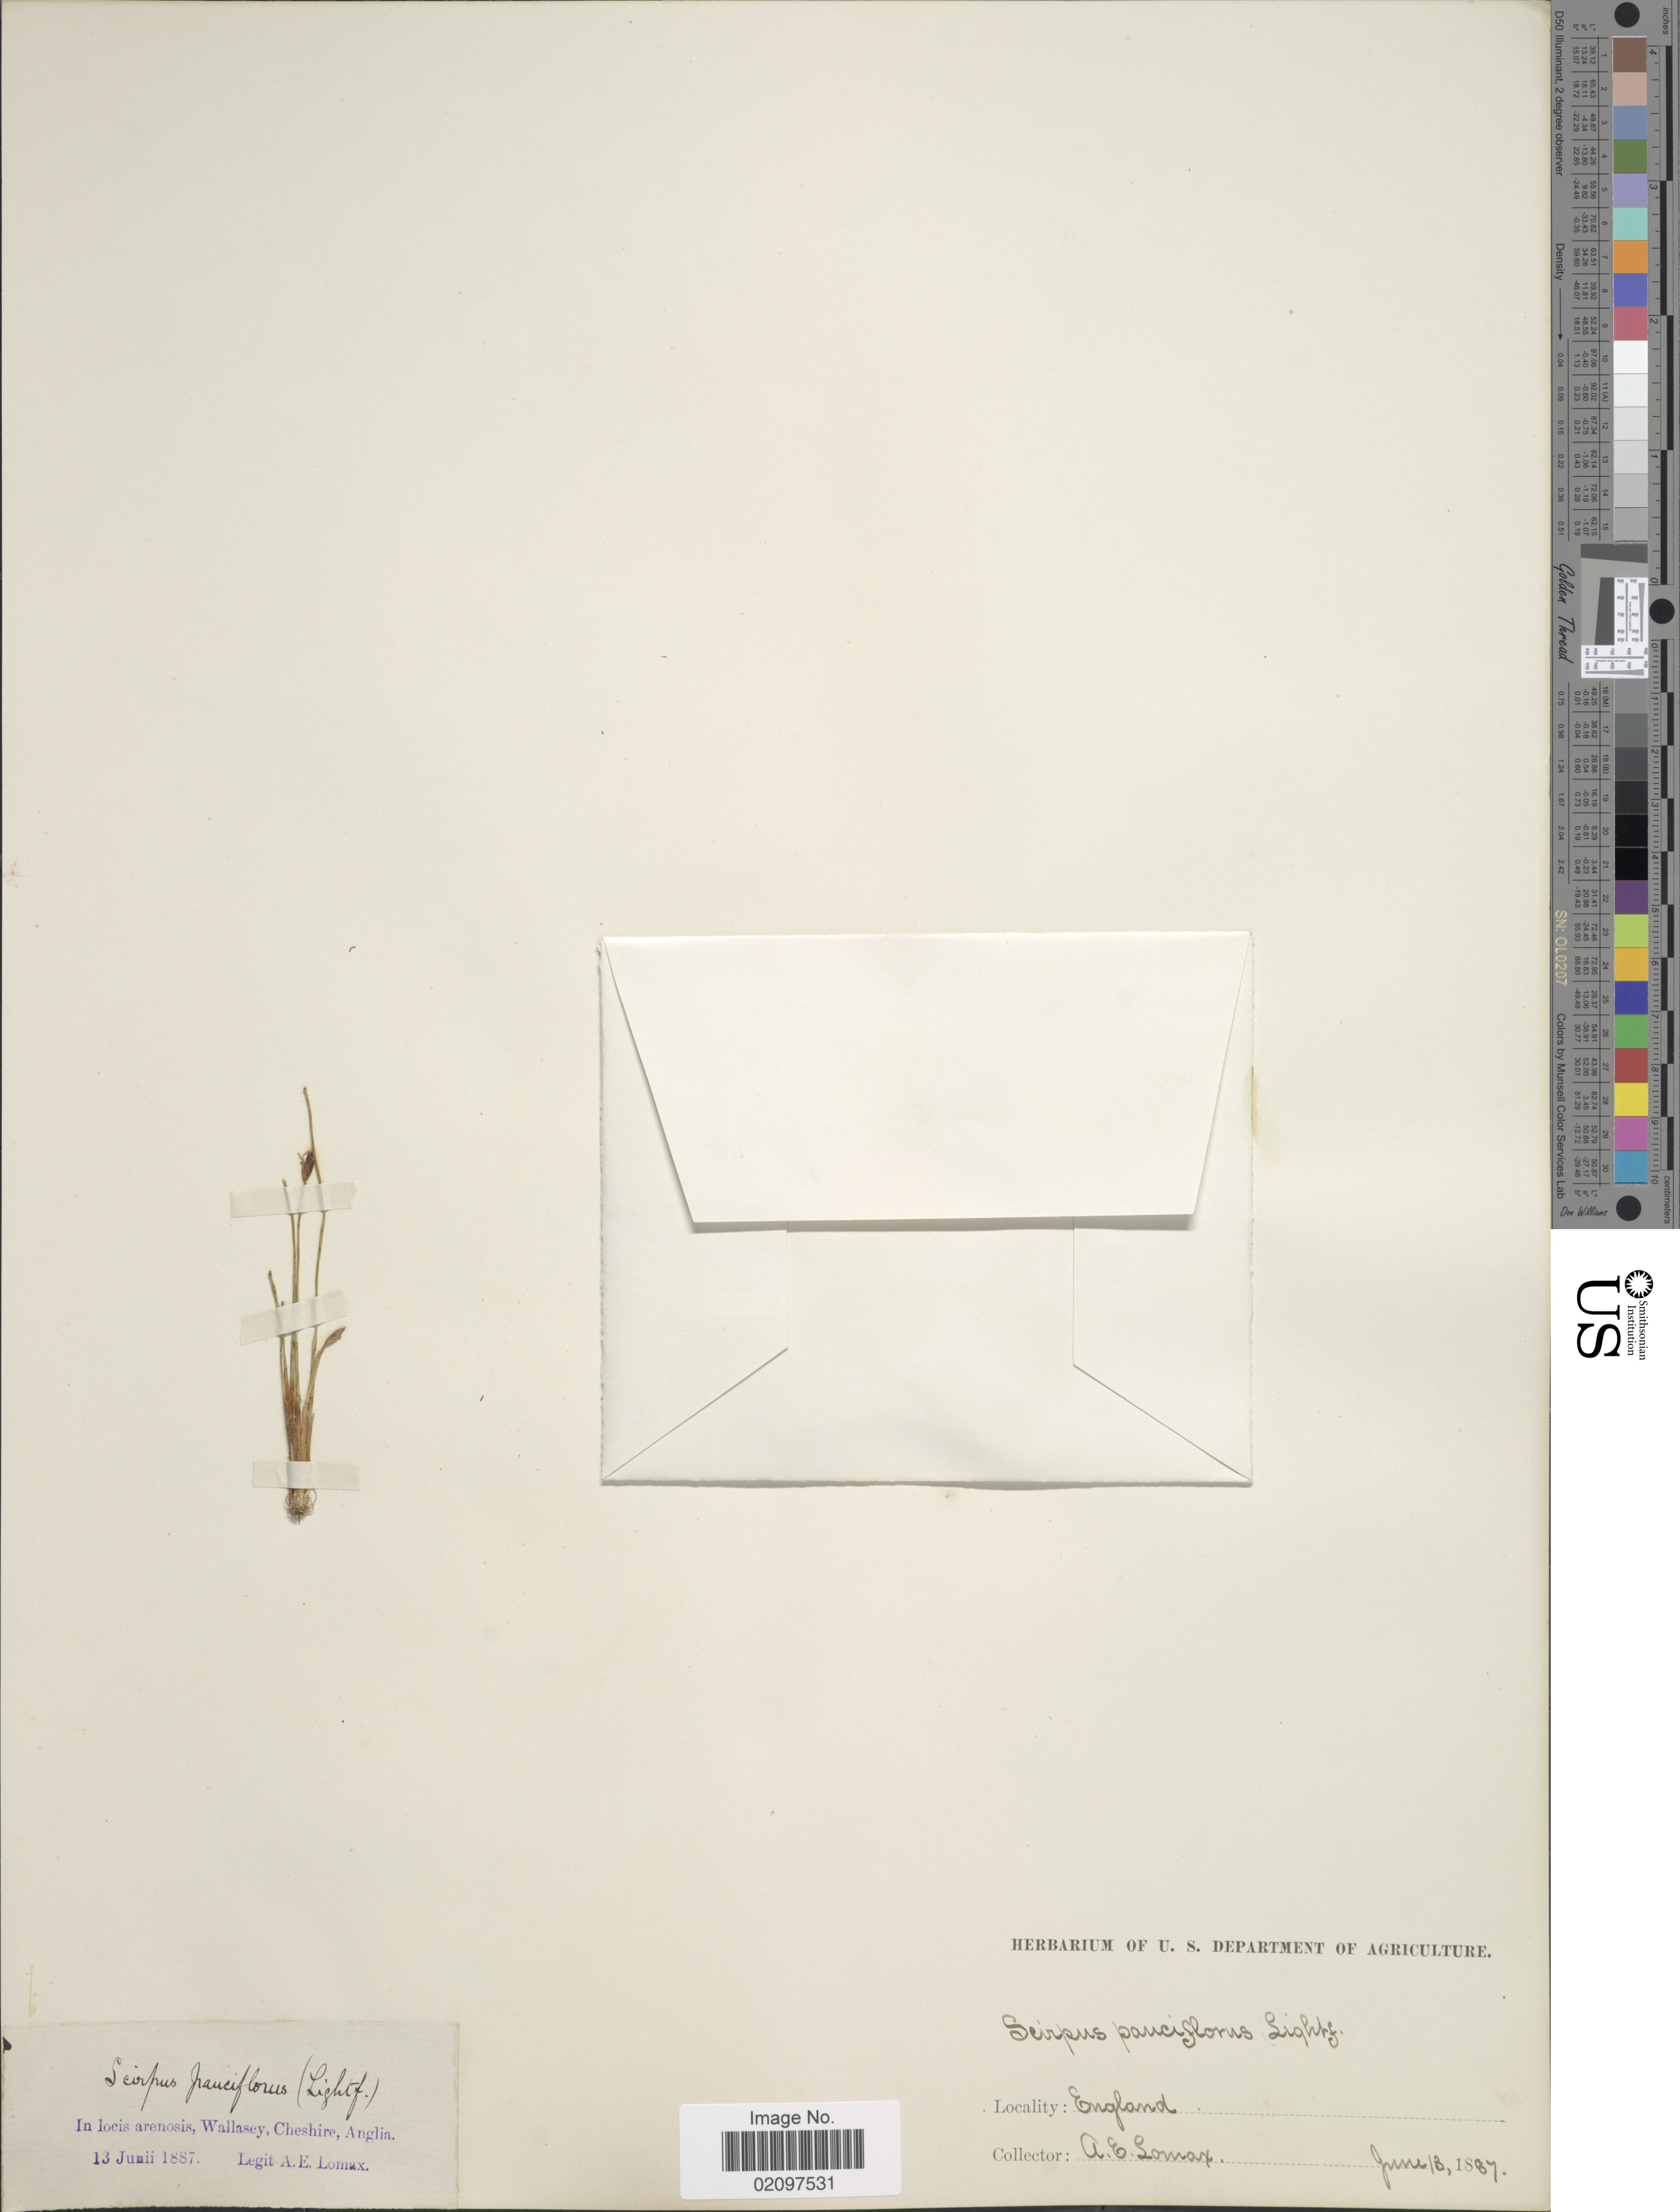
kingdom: Plantae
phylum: Tracheophyta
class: Liliopsida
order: Poales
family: Cyperaceae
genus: Eleocharis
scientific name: Eleocharis quinqueflora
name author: (Hartmann) O. Schwarz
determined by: Strong, Mark T., (BOT), Smithsonian Institution - National Museum of Natural History (UNITED STATES)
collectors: A. Lomax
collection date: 1887-06-13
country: United Kingdom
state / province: England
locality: Wallasey, Cheshire